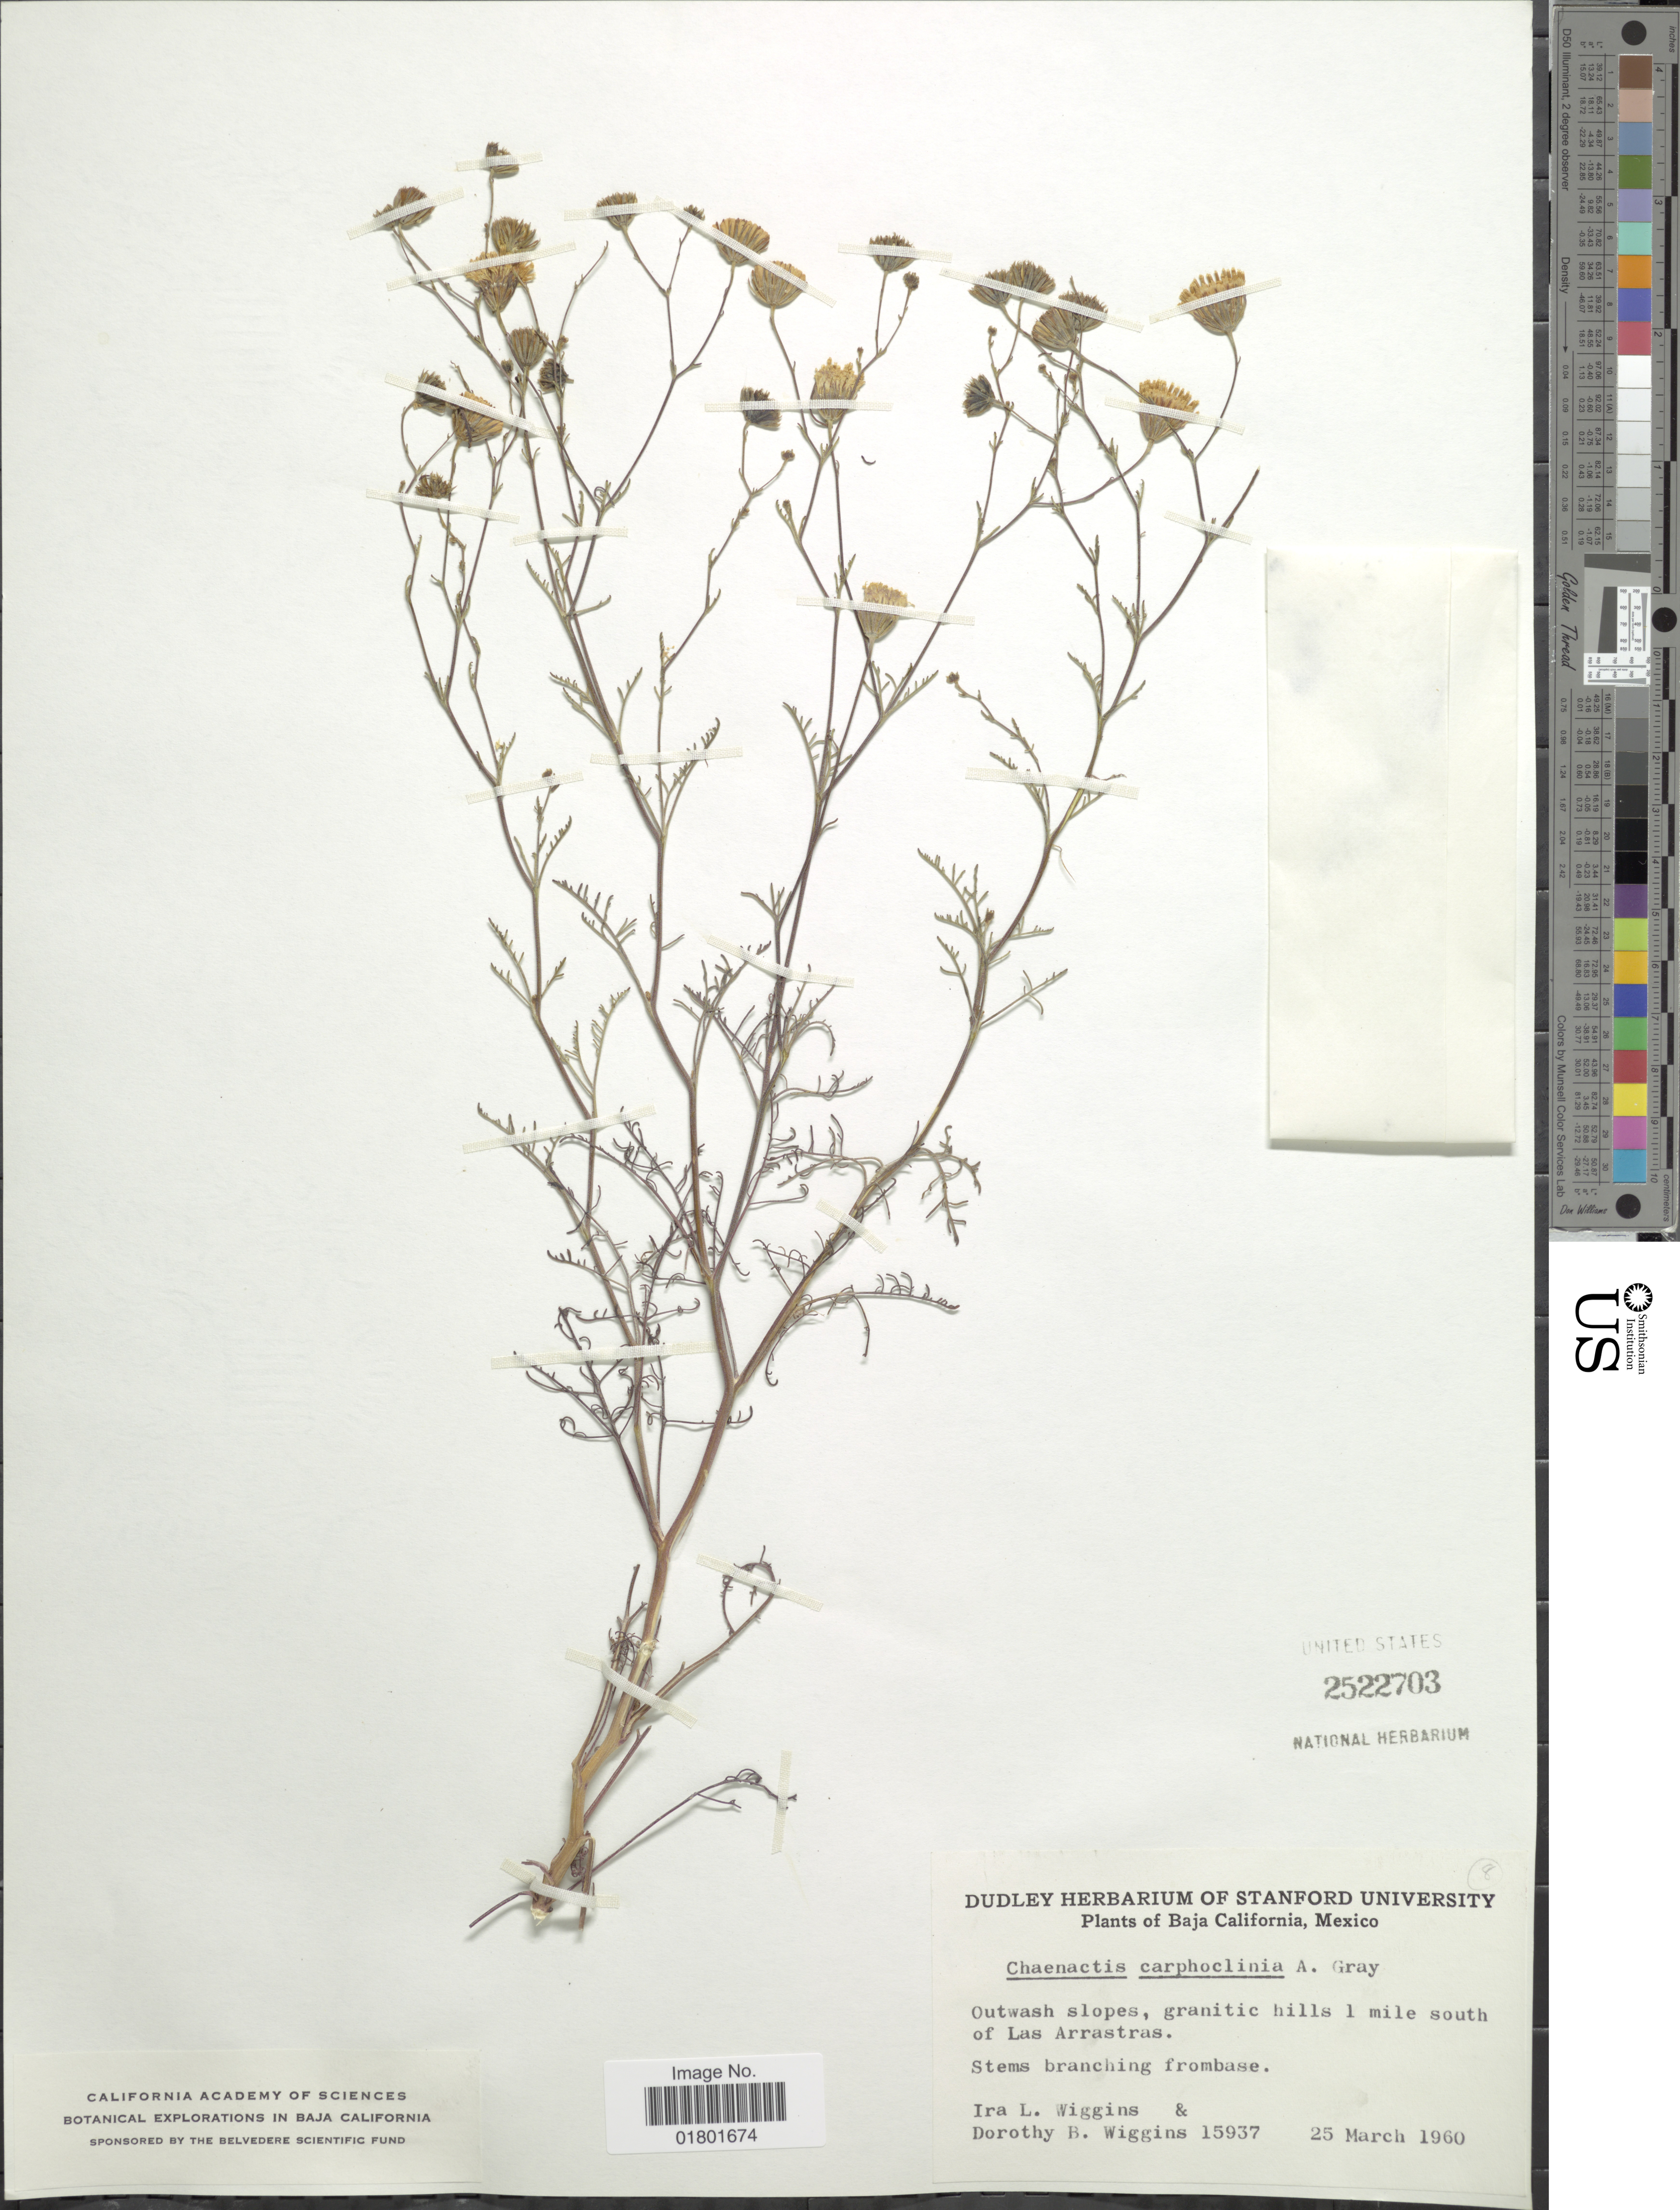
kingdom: Plantae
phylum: Tracheophyta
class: Magnoliopsida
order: Asterales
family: Asteraceae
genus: Chaenactis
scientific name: Chaenactis carphoclinia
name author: A. Gray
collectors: I. L. Wiggins & D. B. Wiggins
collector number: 15937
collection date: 1960-03-25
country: Mexico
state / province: Baja California Sur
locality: Granitic hills 1 mile south of Las Arrastras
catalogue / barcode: US 2522703